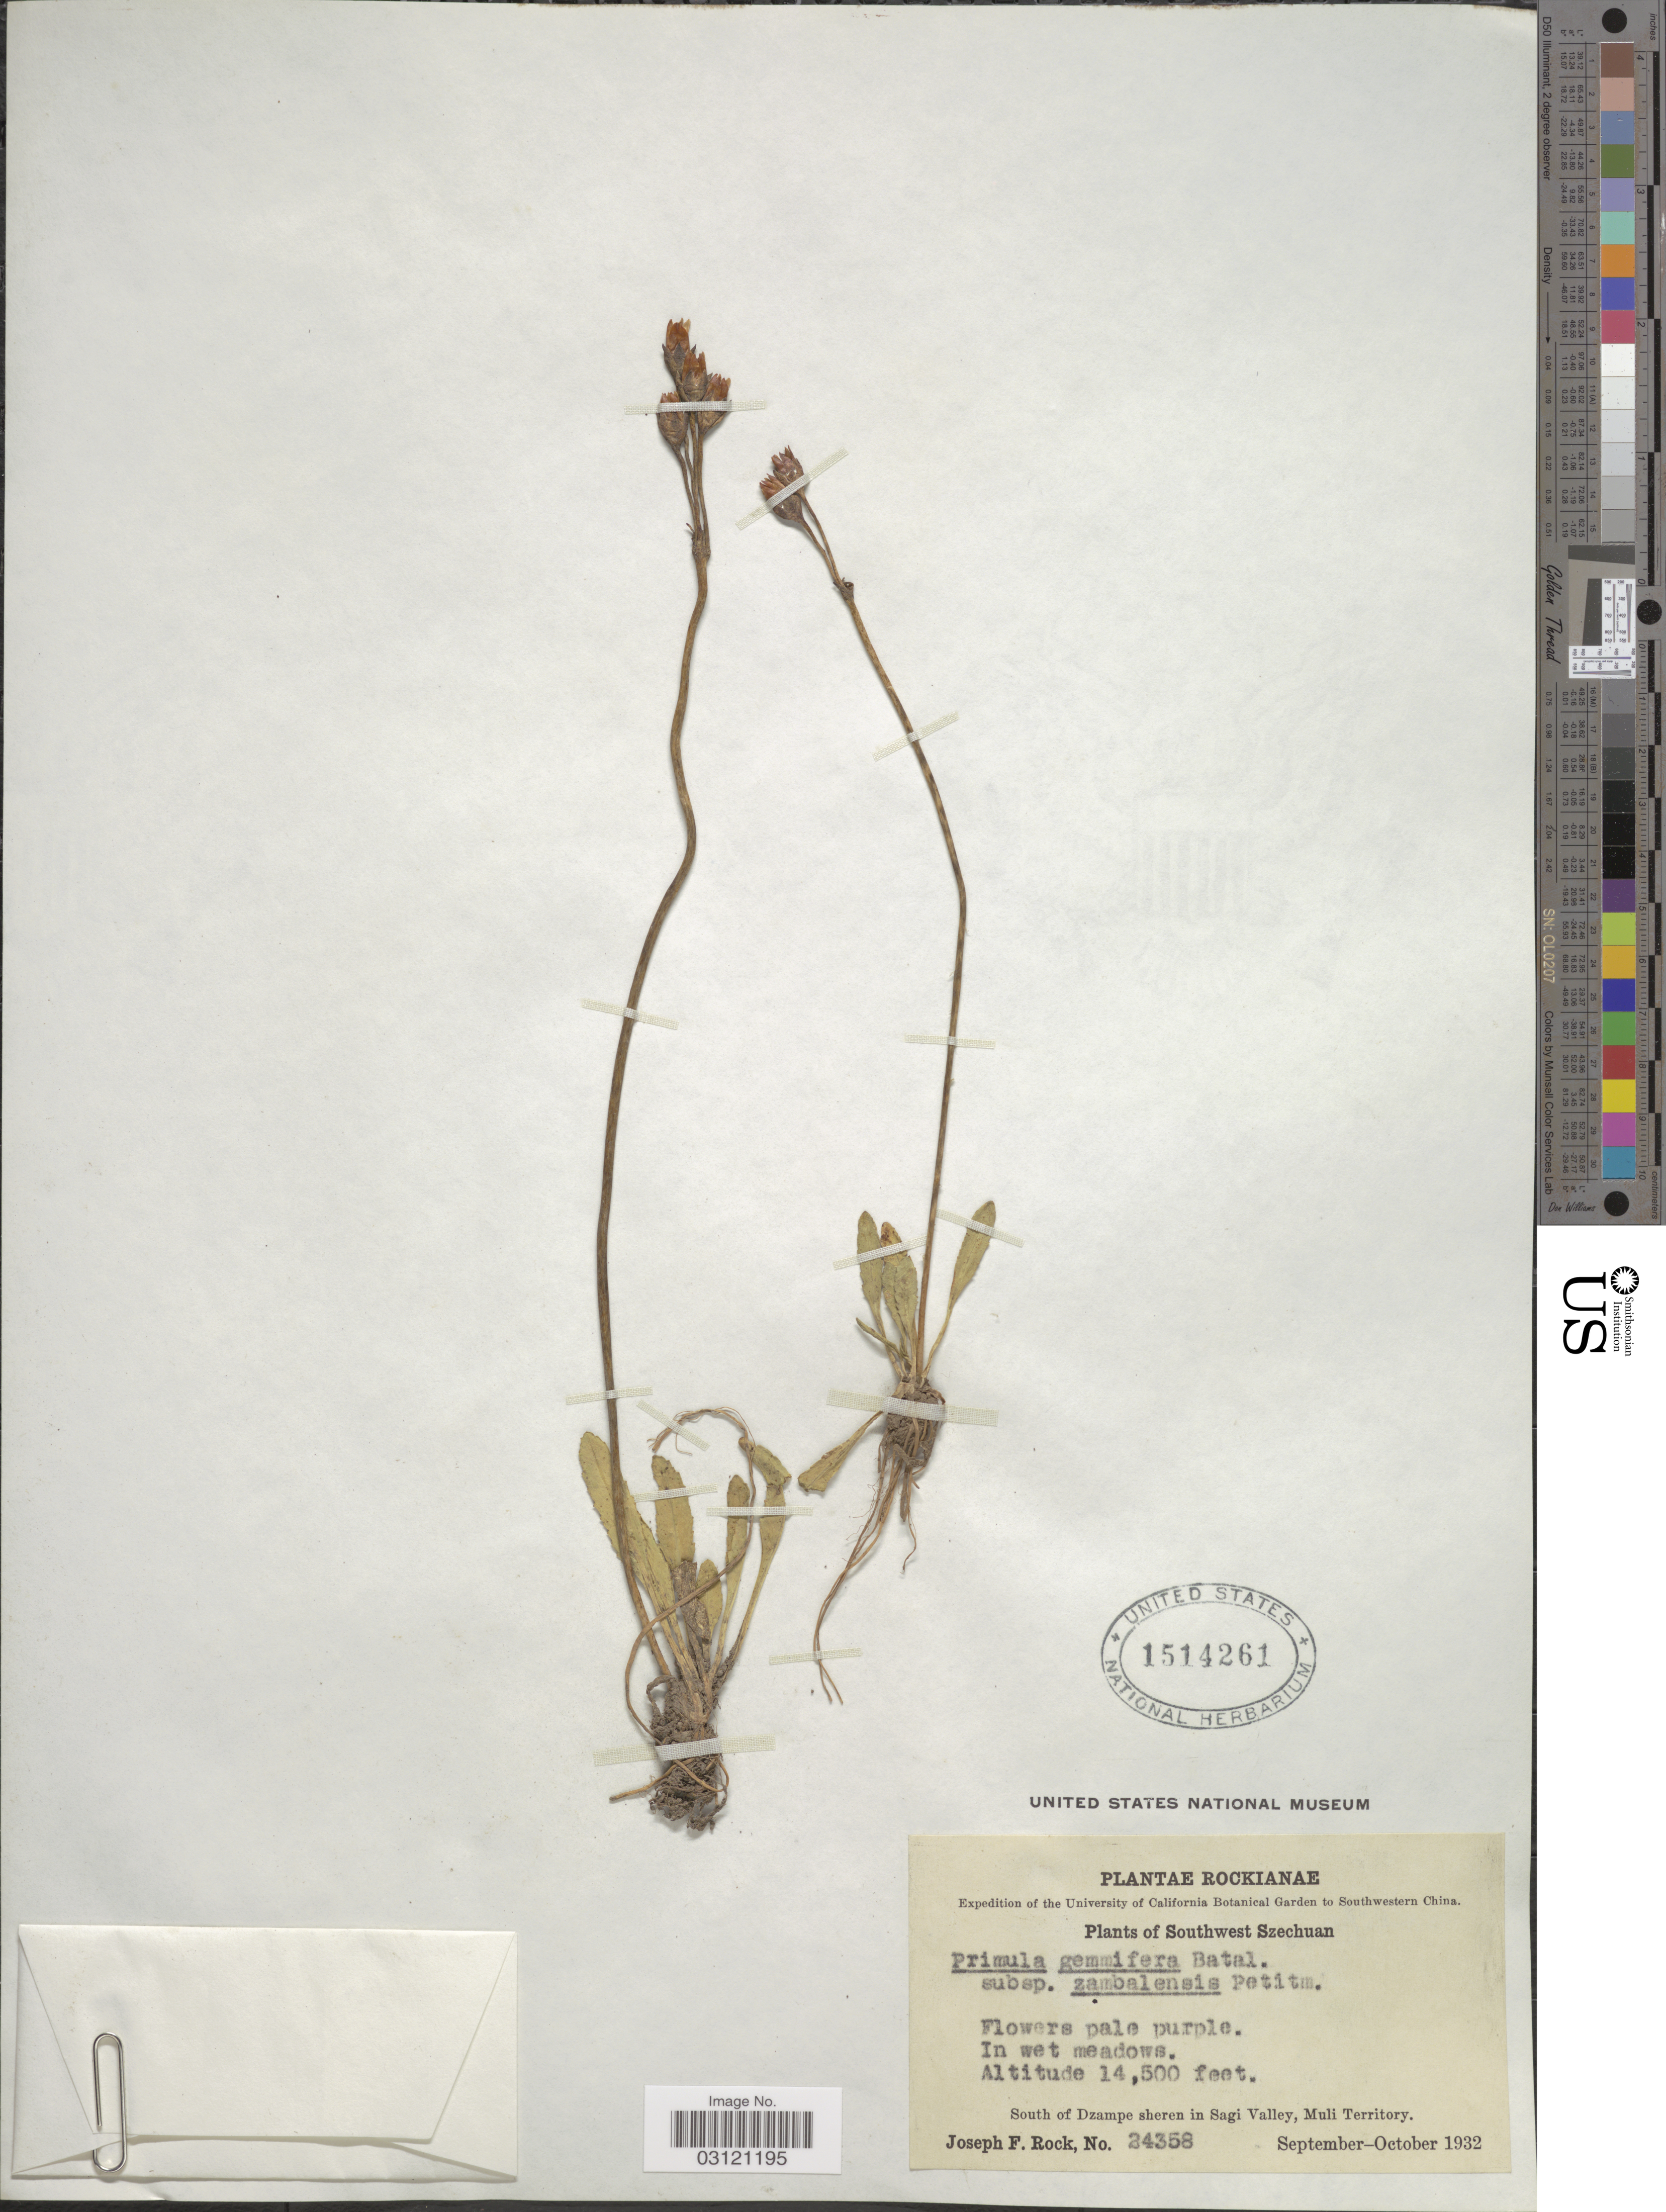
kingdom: Plantae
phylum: Tracheophyta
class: Magnoliopsida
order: Ericales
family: Primulaceae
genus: Primula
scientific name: Primula gemmifera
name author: Batalin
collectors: J. F. Rock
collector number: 24358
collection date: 1932-09/1932-10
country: China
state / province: Sichuan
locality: Southwest Szechuan, South of Dzampe sheren in Sagi Valley, Muli Territory, Southwestern China.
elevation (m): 4420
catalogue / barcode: US 1514261